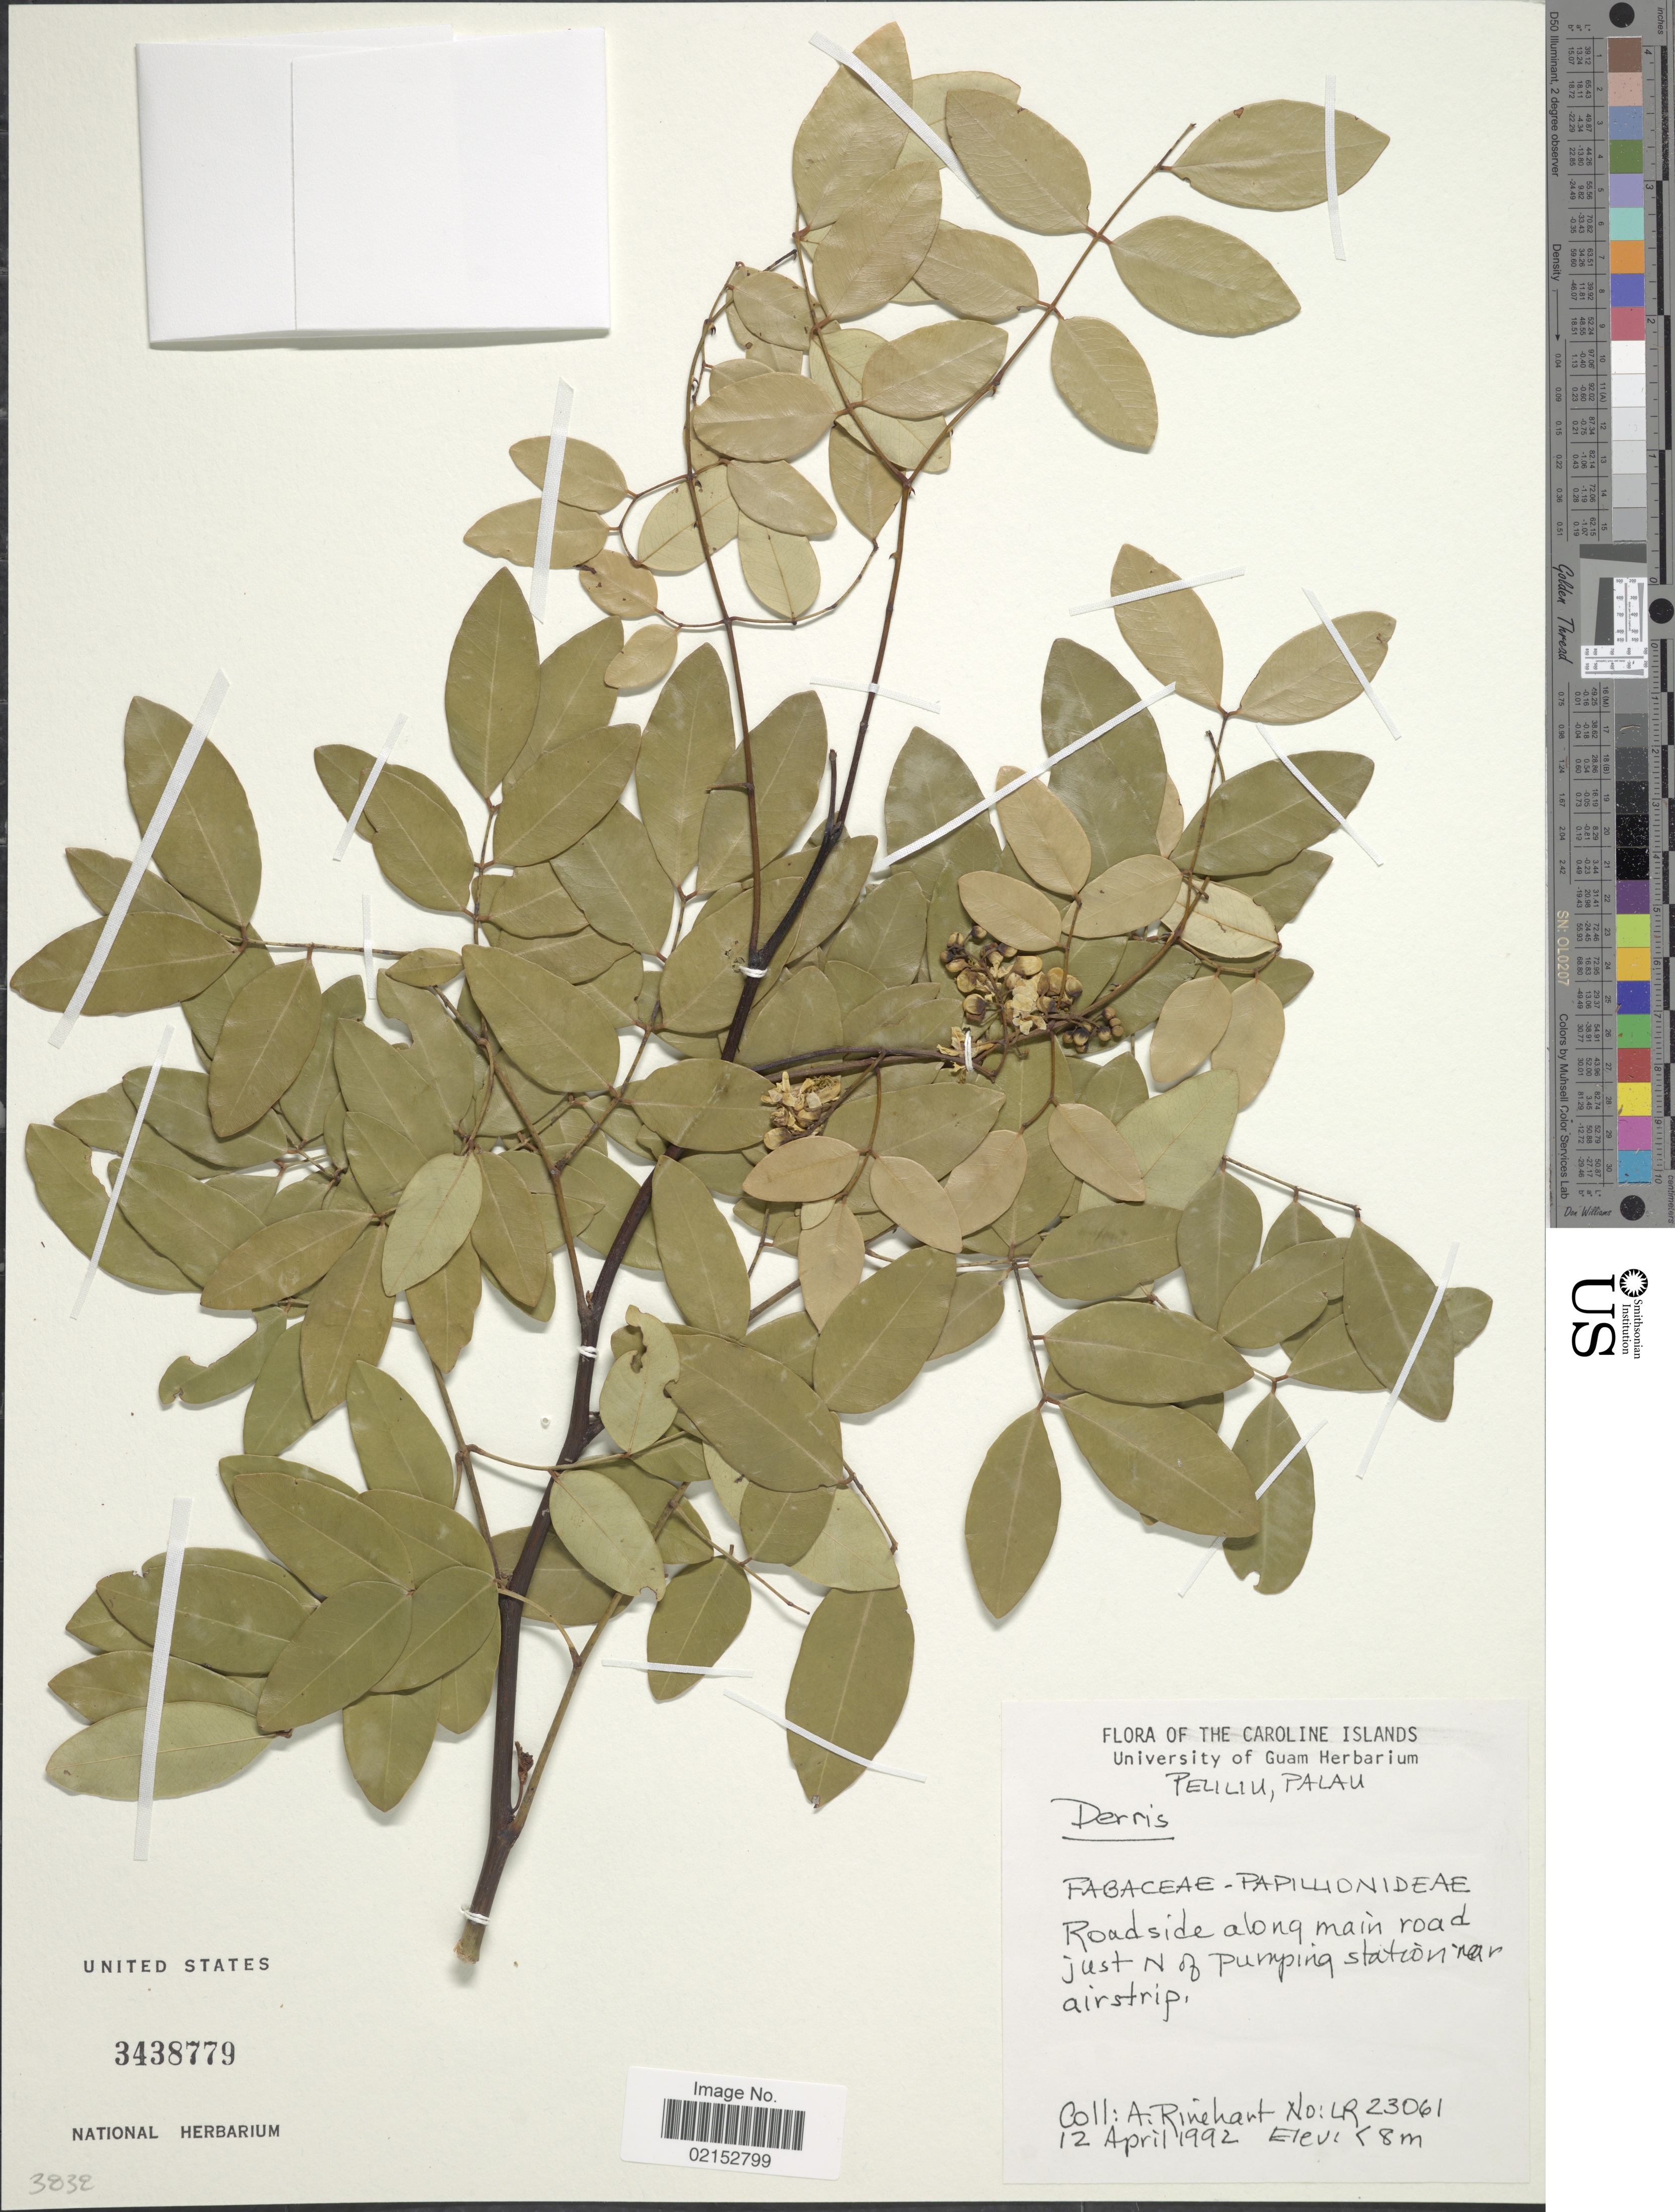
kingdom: Plantae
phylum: Tracheophyta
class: Magnoliopsida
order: Fabales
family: Fabaceae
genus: Derris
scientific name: Derris sp.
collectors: A. Rinehart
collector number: LR 23061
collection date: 1992-04-12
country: Palau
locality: The Caroline Islands, Peliliu, Palau, roadside along main road just N of pumping station near airstrip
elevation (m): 8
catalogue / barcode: US 3438779